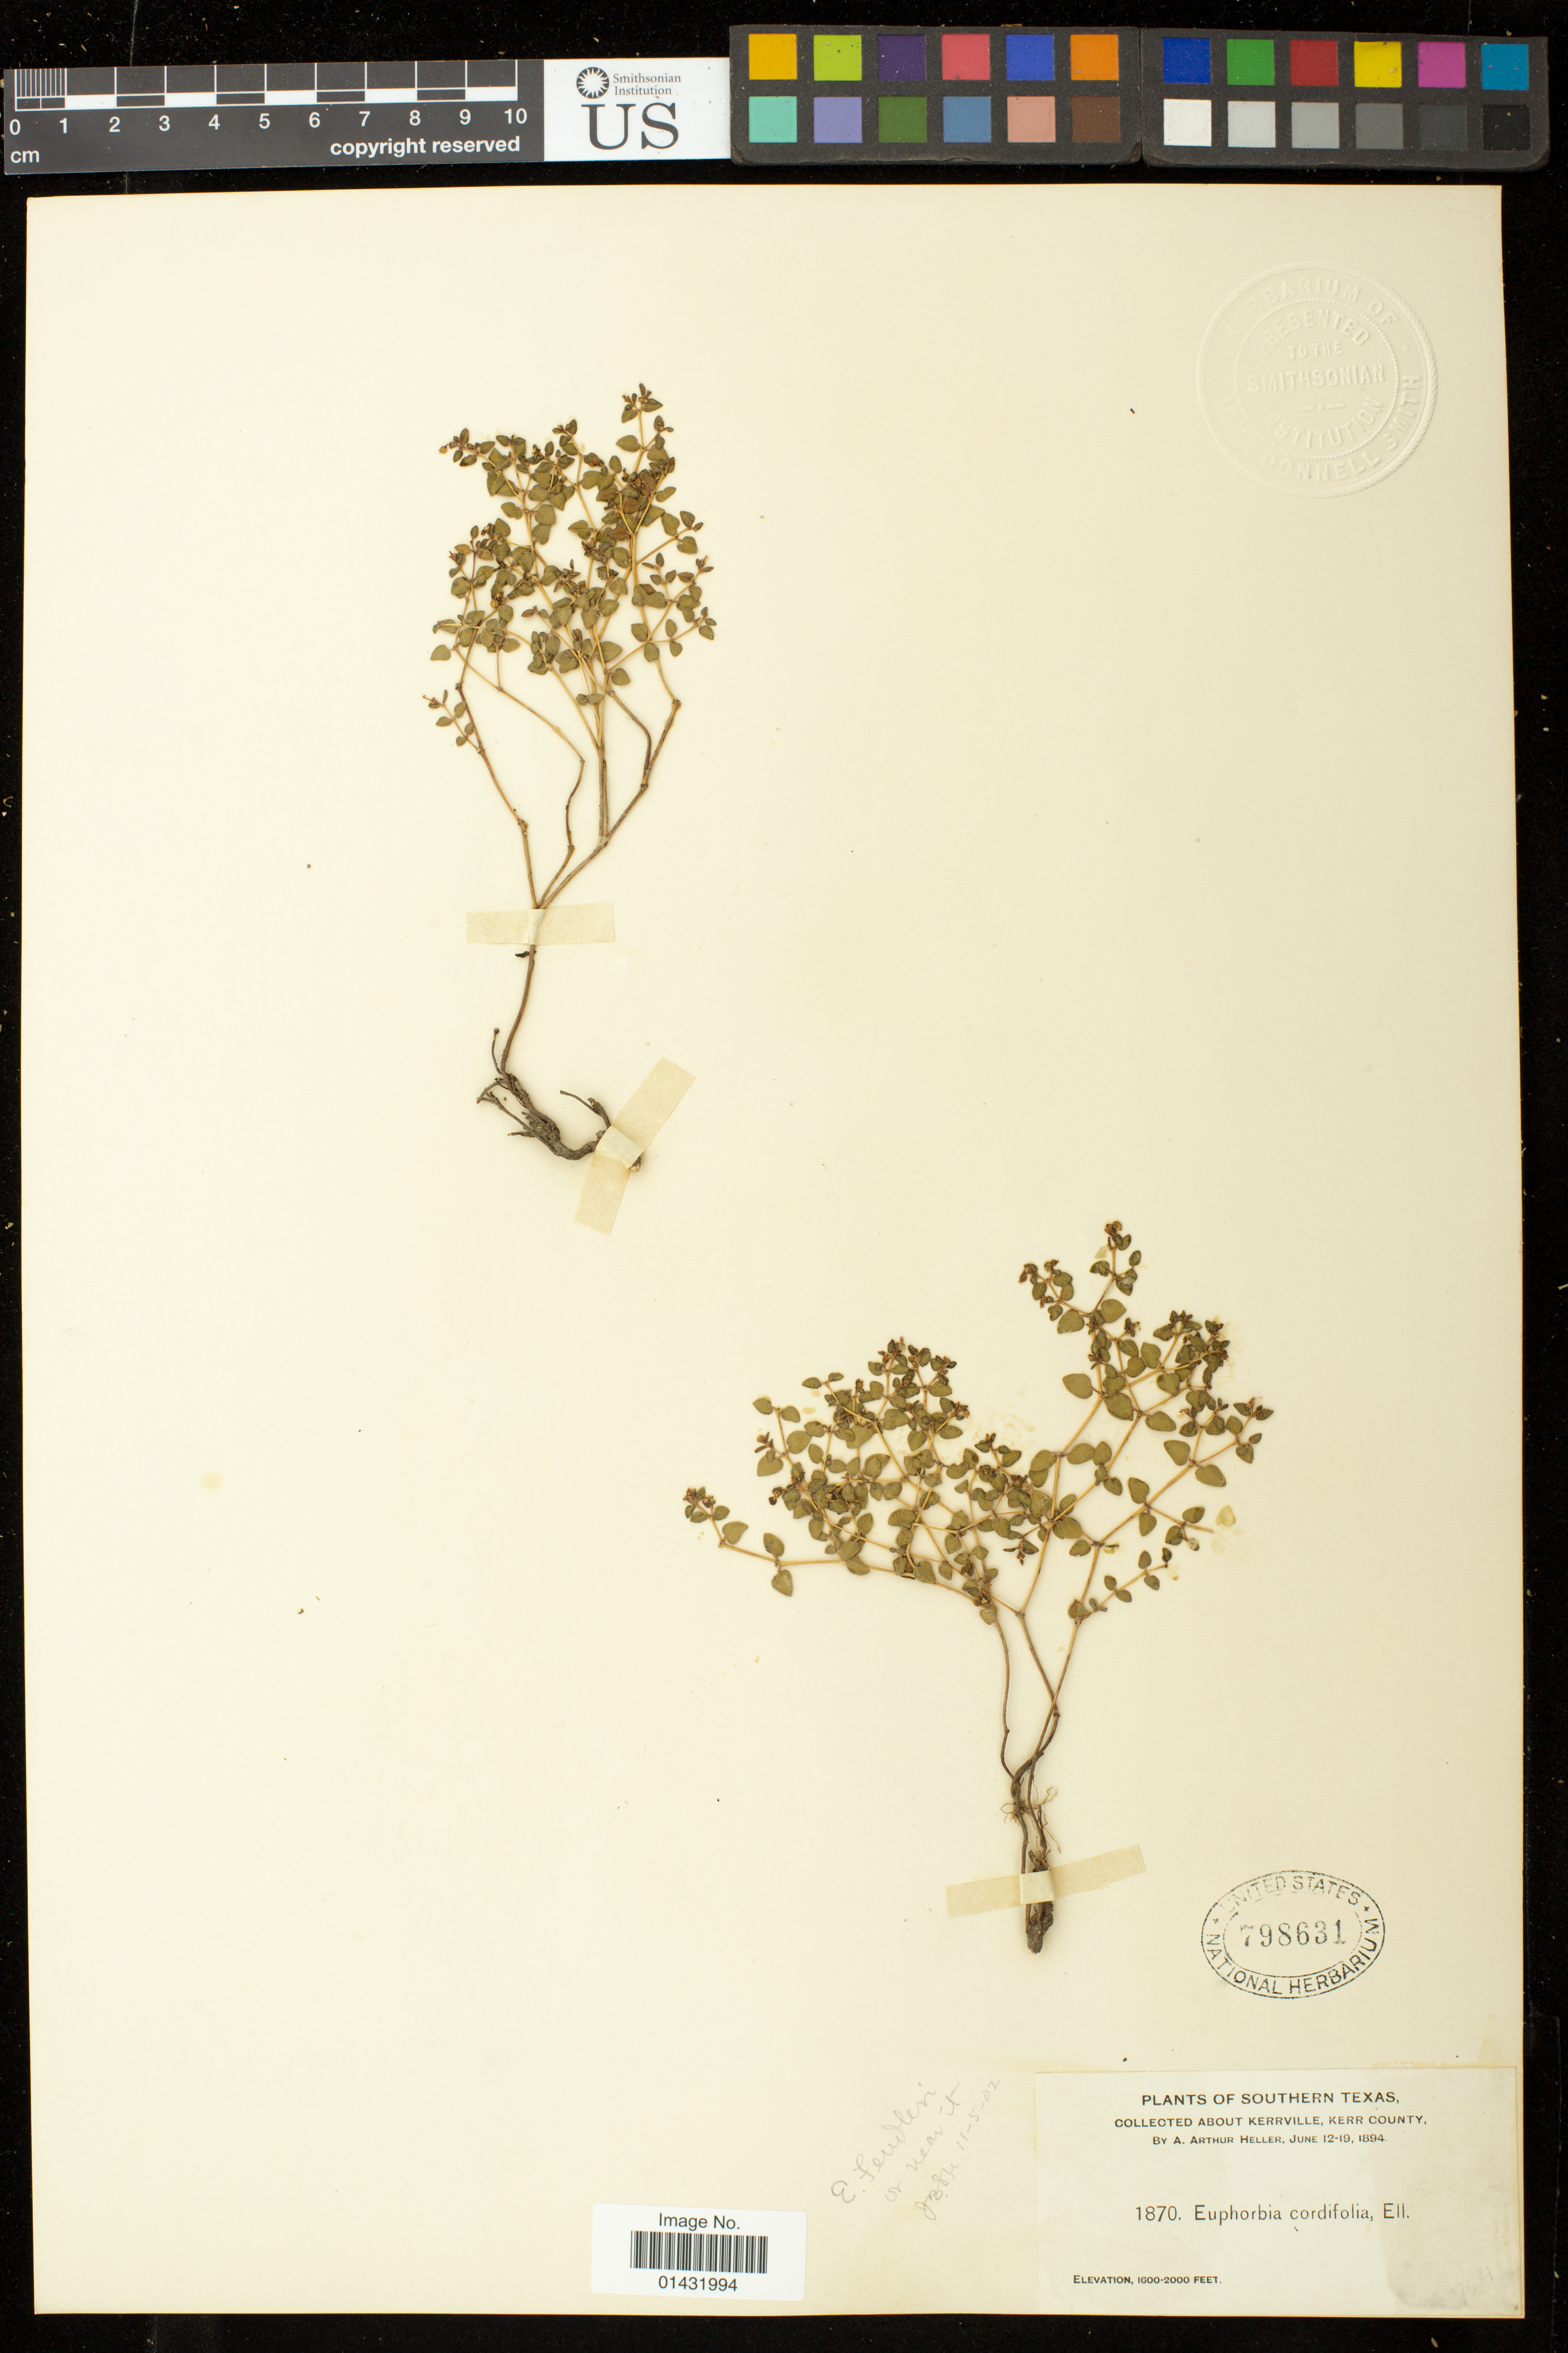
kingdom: Plantae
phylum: Tracheophyta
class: Magnoliopsida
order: Malpighiales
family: Euphorbiaceae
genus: Euphorbia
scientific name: Euphorbia fendleri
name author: Torr. & A. Gray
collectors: A. A. Heller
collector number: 1870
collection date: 1894-06-12/1894-06-19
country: United States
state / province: Texas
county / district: Kerr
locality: About Kerrville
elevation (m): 488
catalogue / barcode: US 798631